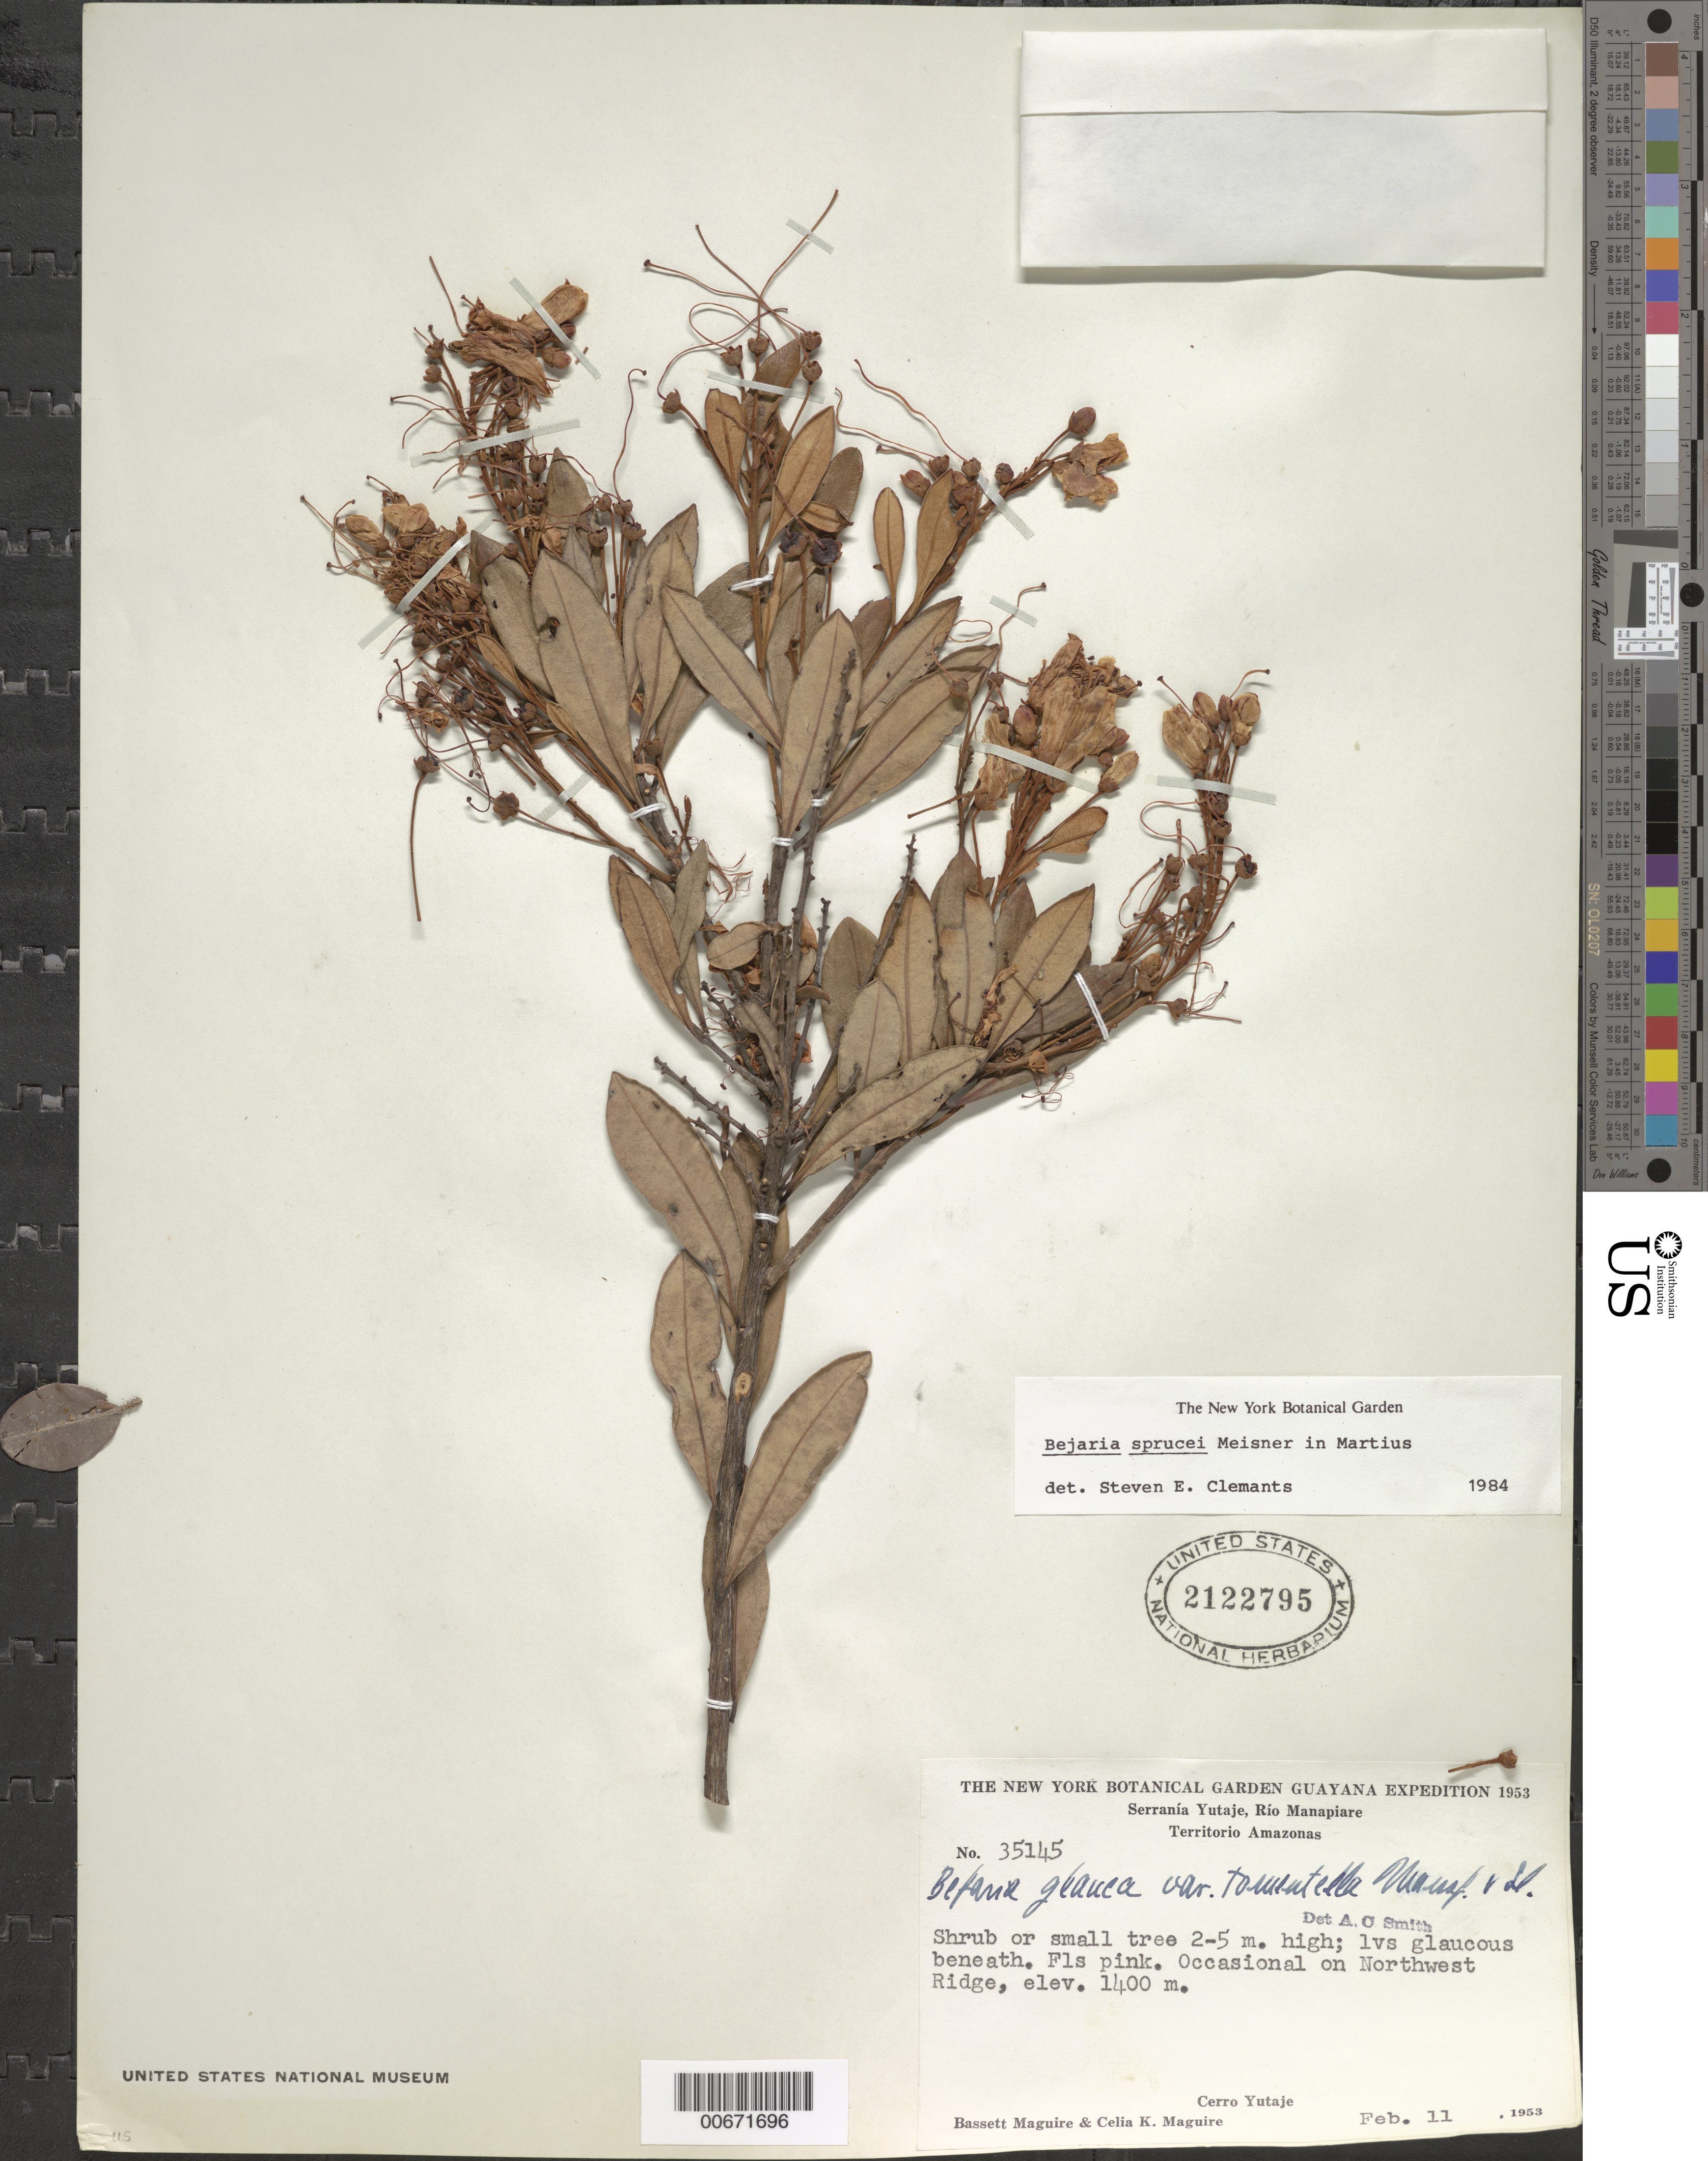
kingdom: Plantae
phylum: Tracheophyta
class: Magnoliopsida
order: Ericales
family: Ericaceae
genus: Bejaria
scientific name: Bejaria sprucei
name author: Meisn.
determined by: Clemants, S. E.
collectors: B. Maguire & C. K. Maguire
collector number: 34145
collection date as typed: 11-Feb-53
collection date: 1953-02-11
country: Venezuela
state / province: Amazonas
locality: Serranía Yutajé, Caño Yutajé, Río Manapiare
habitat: NW ridge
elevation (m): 1400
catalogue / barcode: US 2122795